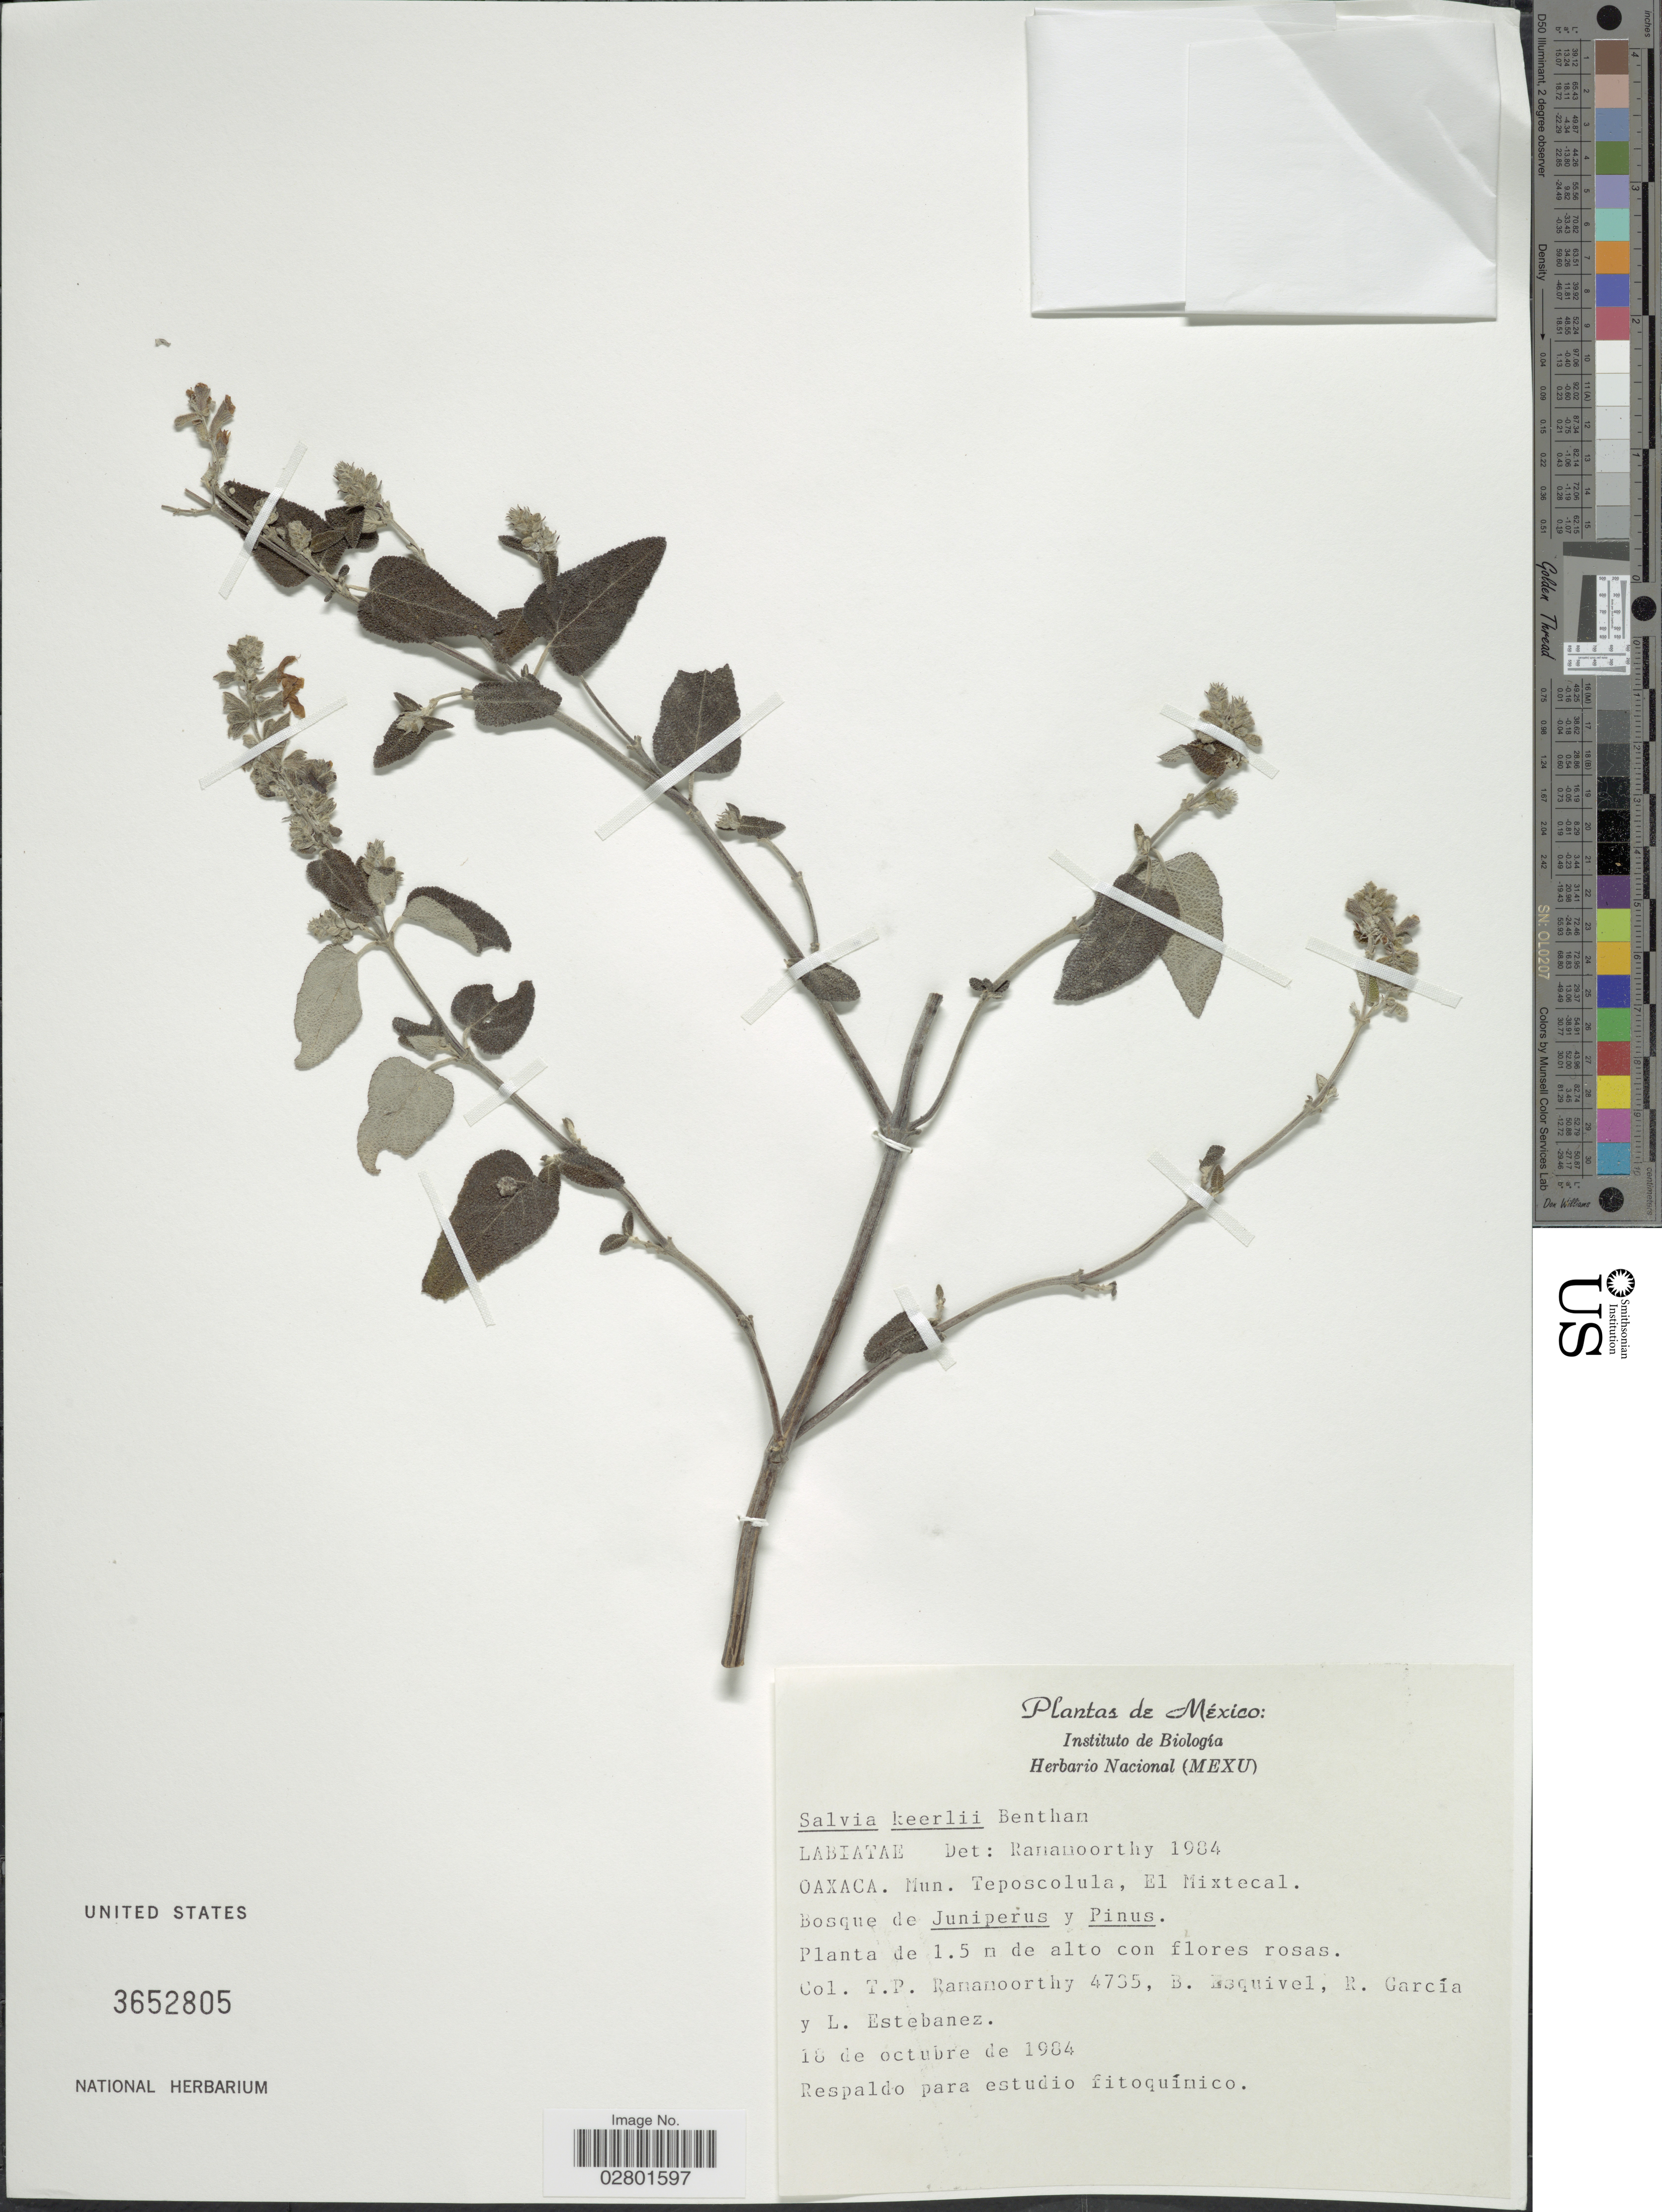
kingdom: Plantae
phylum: Tracheophyta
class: Magnoliopsida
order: Lamiales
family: Lamiaceae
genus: Salvia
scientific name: Salvia keerlii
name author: Benth.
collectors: T. P. Ramamoorthy, B. Esquivel, R. García & L. Estebanez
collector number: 4735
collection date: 1984-10-18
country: Mexico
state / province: Oaxaca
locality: Mun. Teposcolula, El Mixtecal.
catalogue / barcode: US 3652805